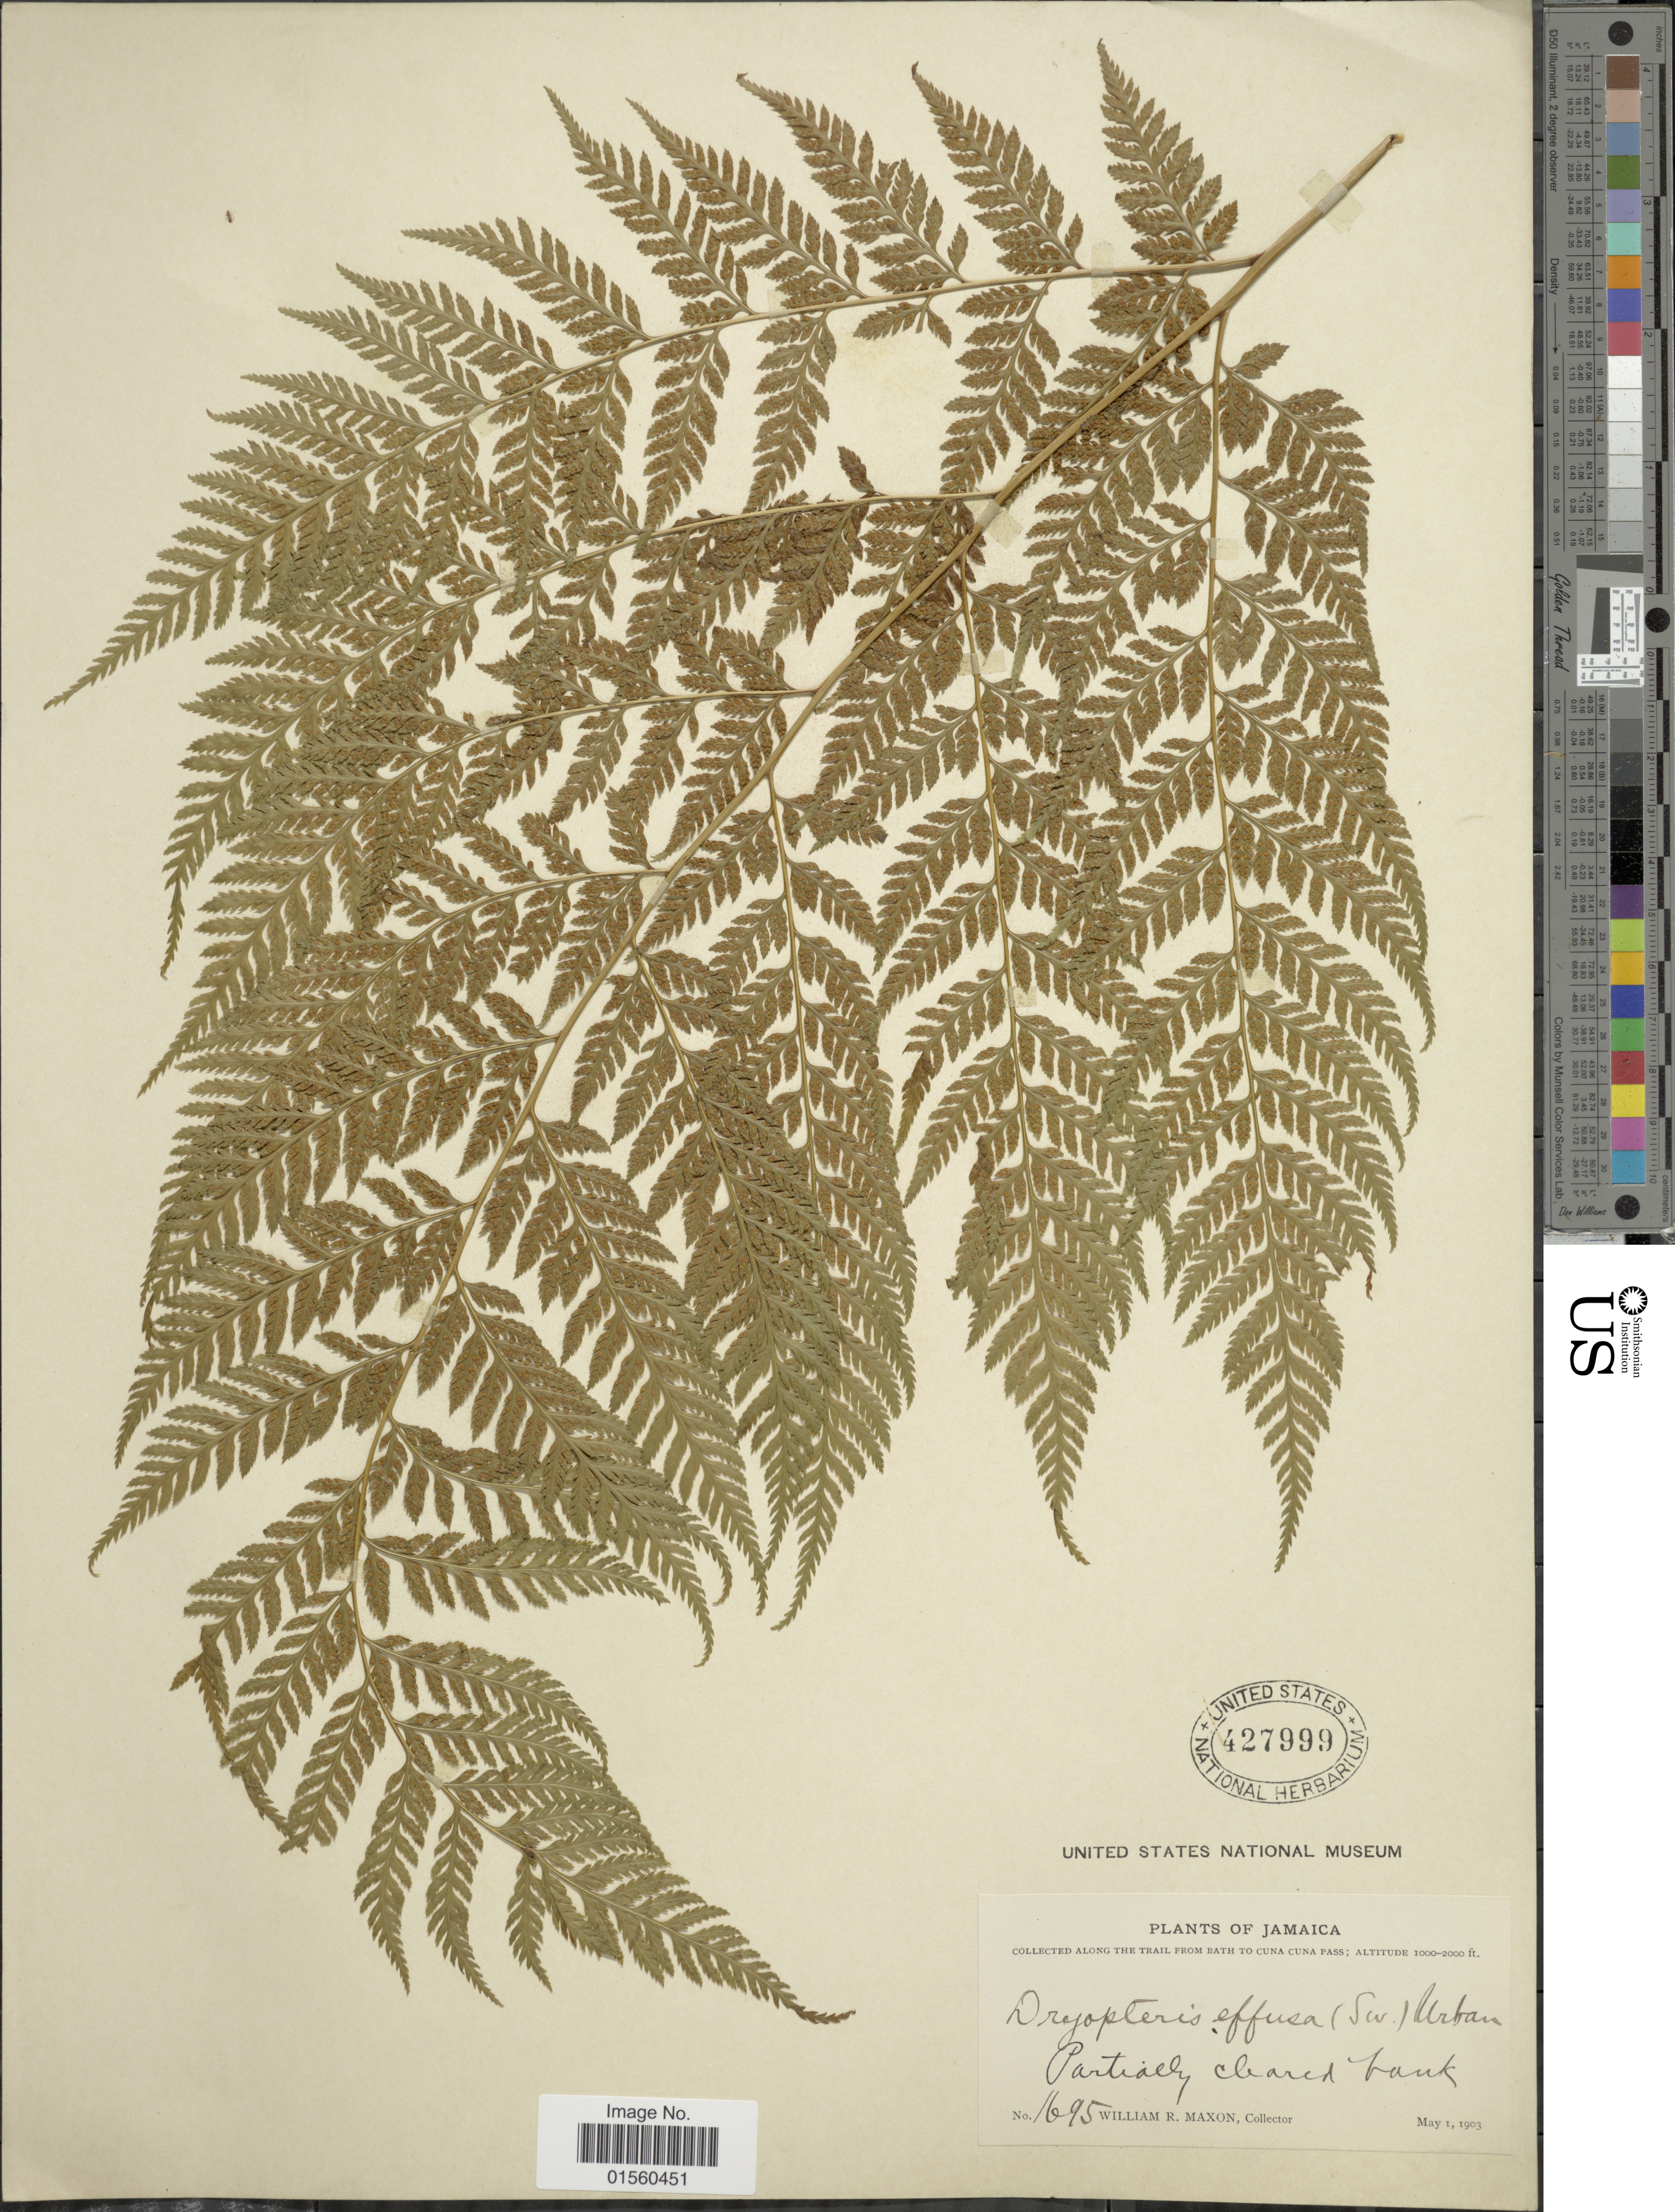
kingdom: Plantae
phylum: Tracheophyta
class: Polypodiopsida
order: Polypodiales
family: Dryopteridaceae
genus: Parapolystichum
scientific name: Parapolystichum effusum var. effusum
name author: (Sw.) Ching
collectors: W. R. Maxon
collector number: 1695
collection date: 1903-05-01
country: Jamaica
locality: Along the trail from Bath to Cuna Cuna Pass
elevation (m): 305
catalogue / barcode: US 427999